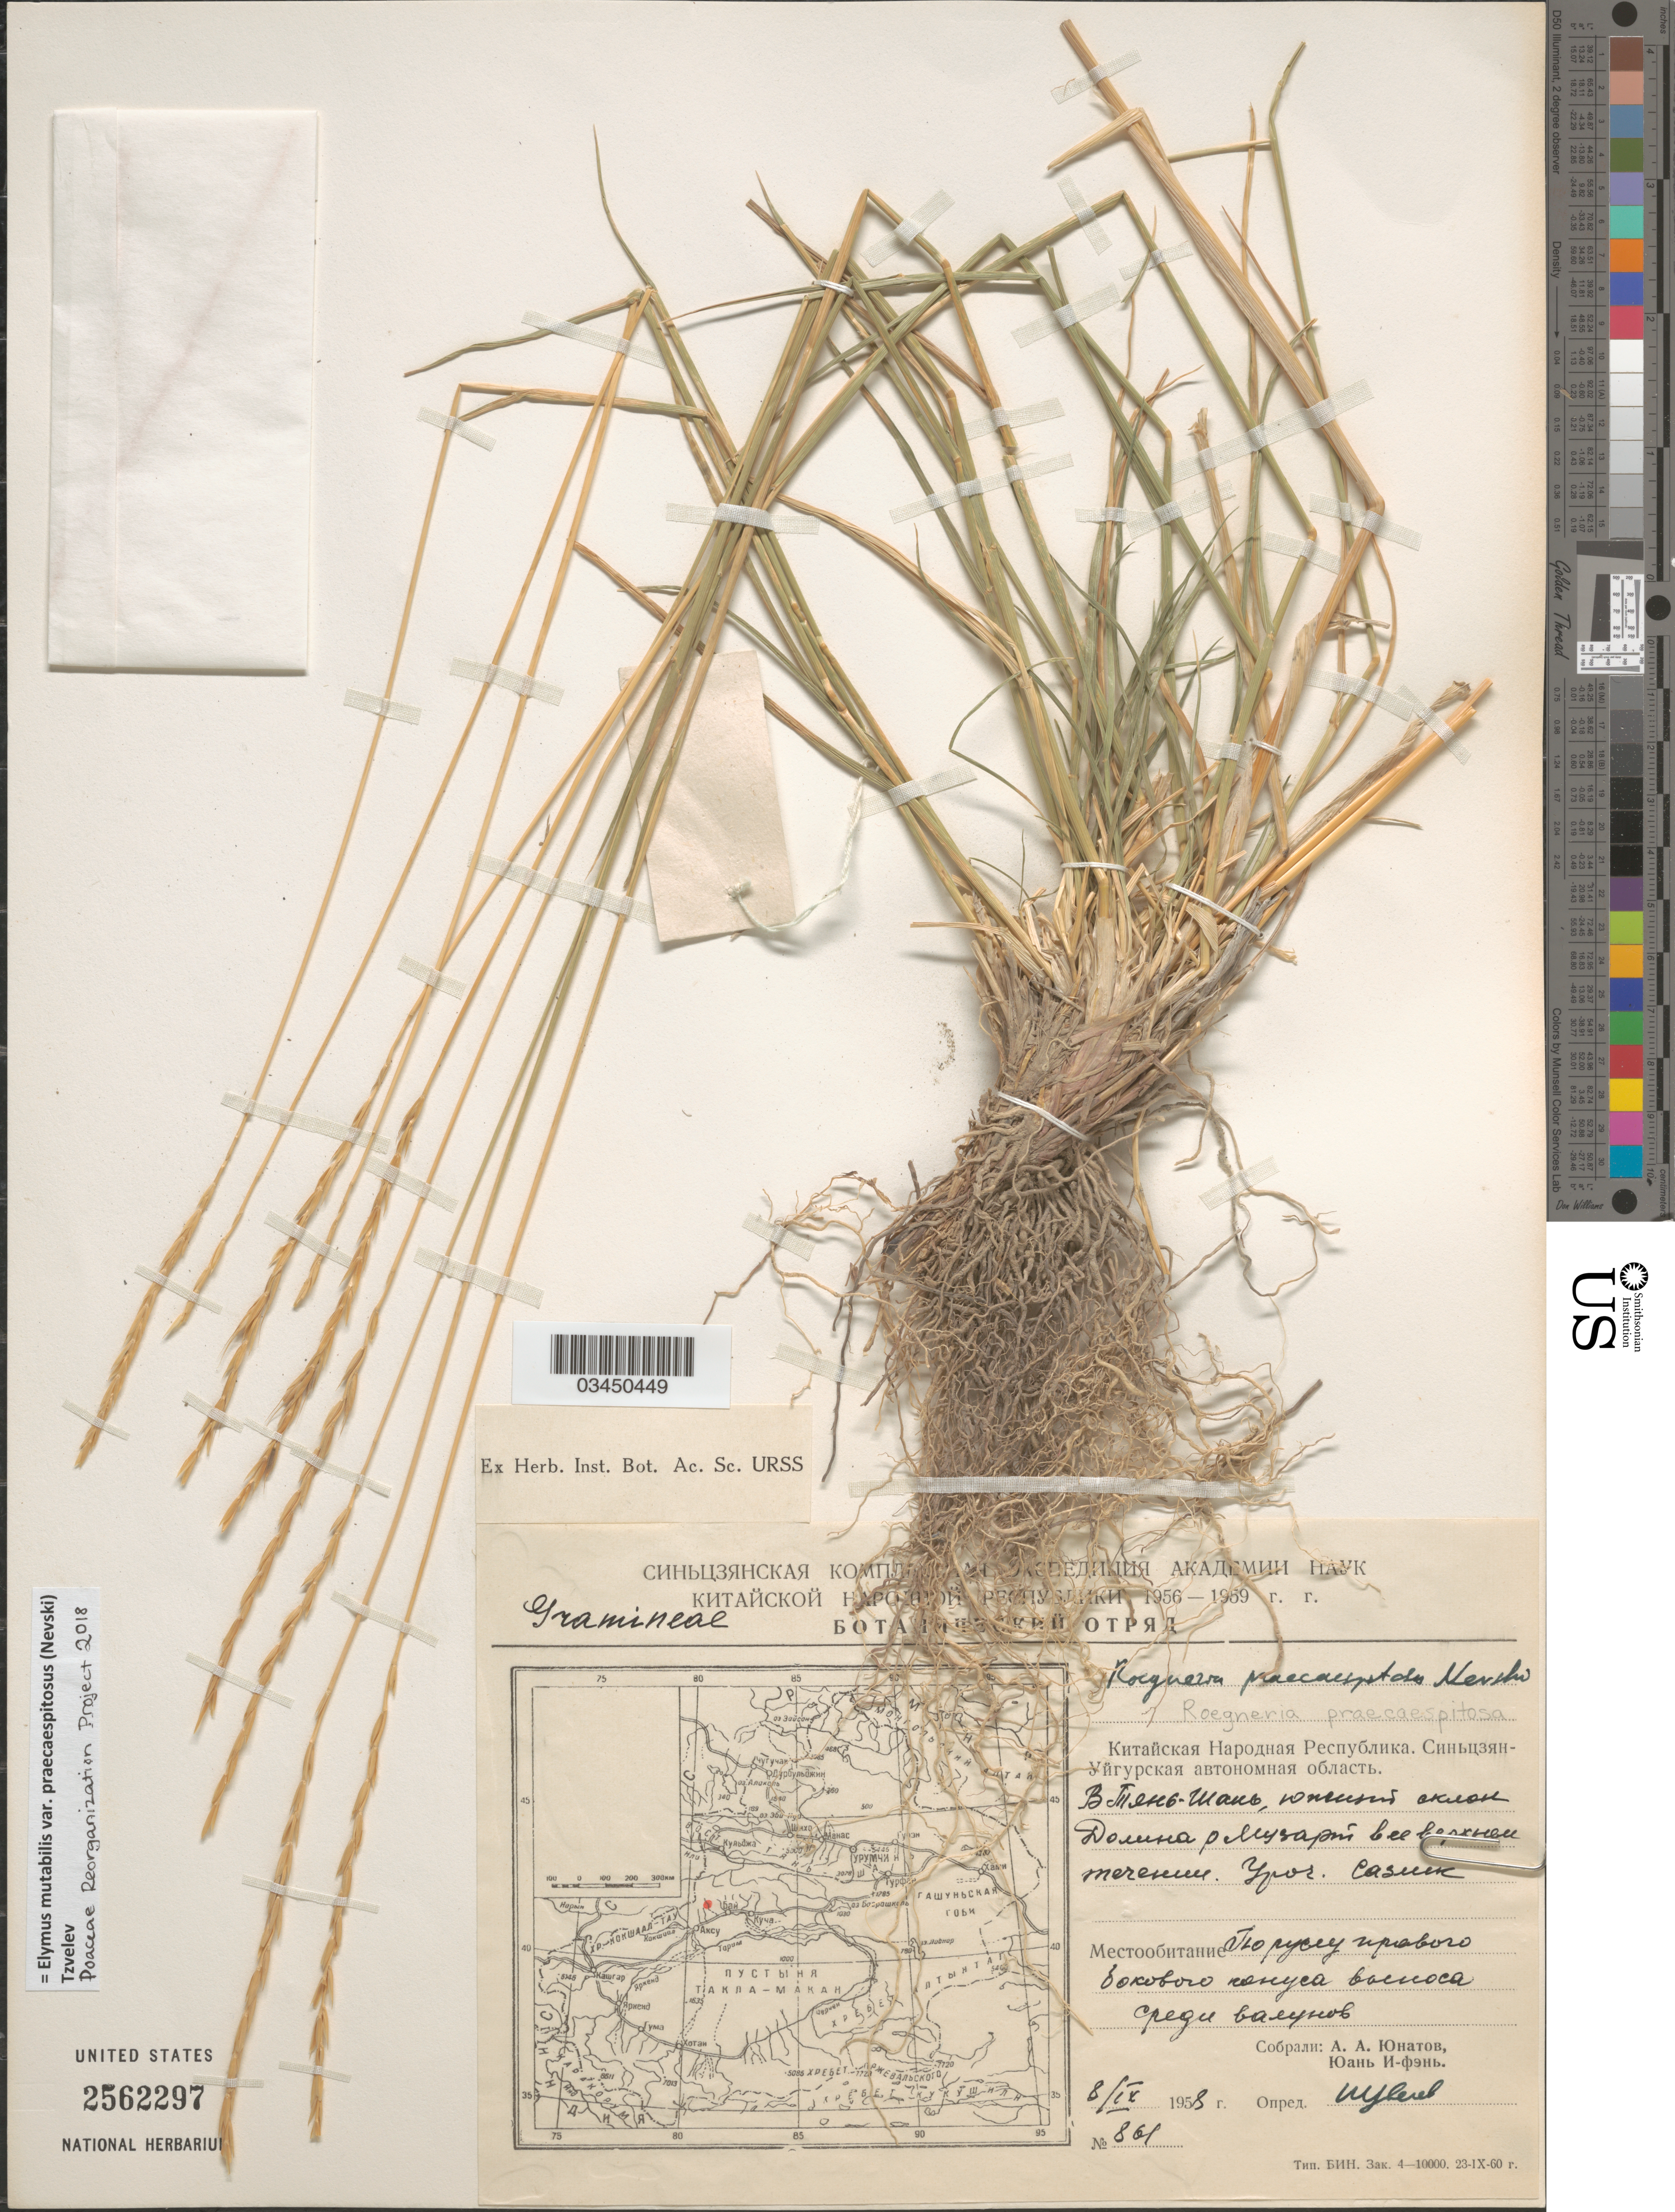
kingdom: Plantae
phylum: Tracheophyta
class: Liliopsida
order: Poales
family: Poaceae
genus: Elymus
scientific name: Elymus mutabilis var. praecaespitosus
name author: (Nevski) S.L. Chen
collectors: A. Unatov & Collector illegible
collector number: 861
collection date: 1958-09-08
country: China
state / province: Xinjiang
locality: Valley of river Muzart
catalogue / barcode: US 2562297